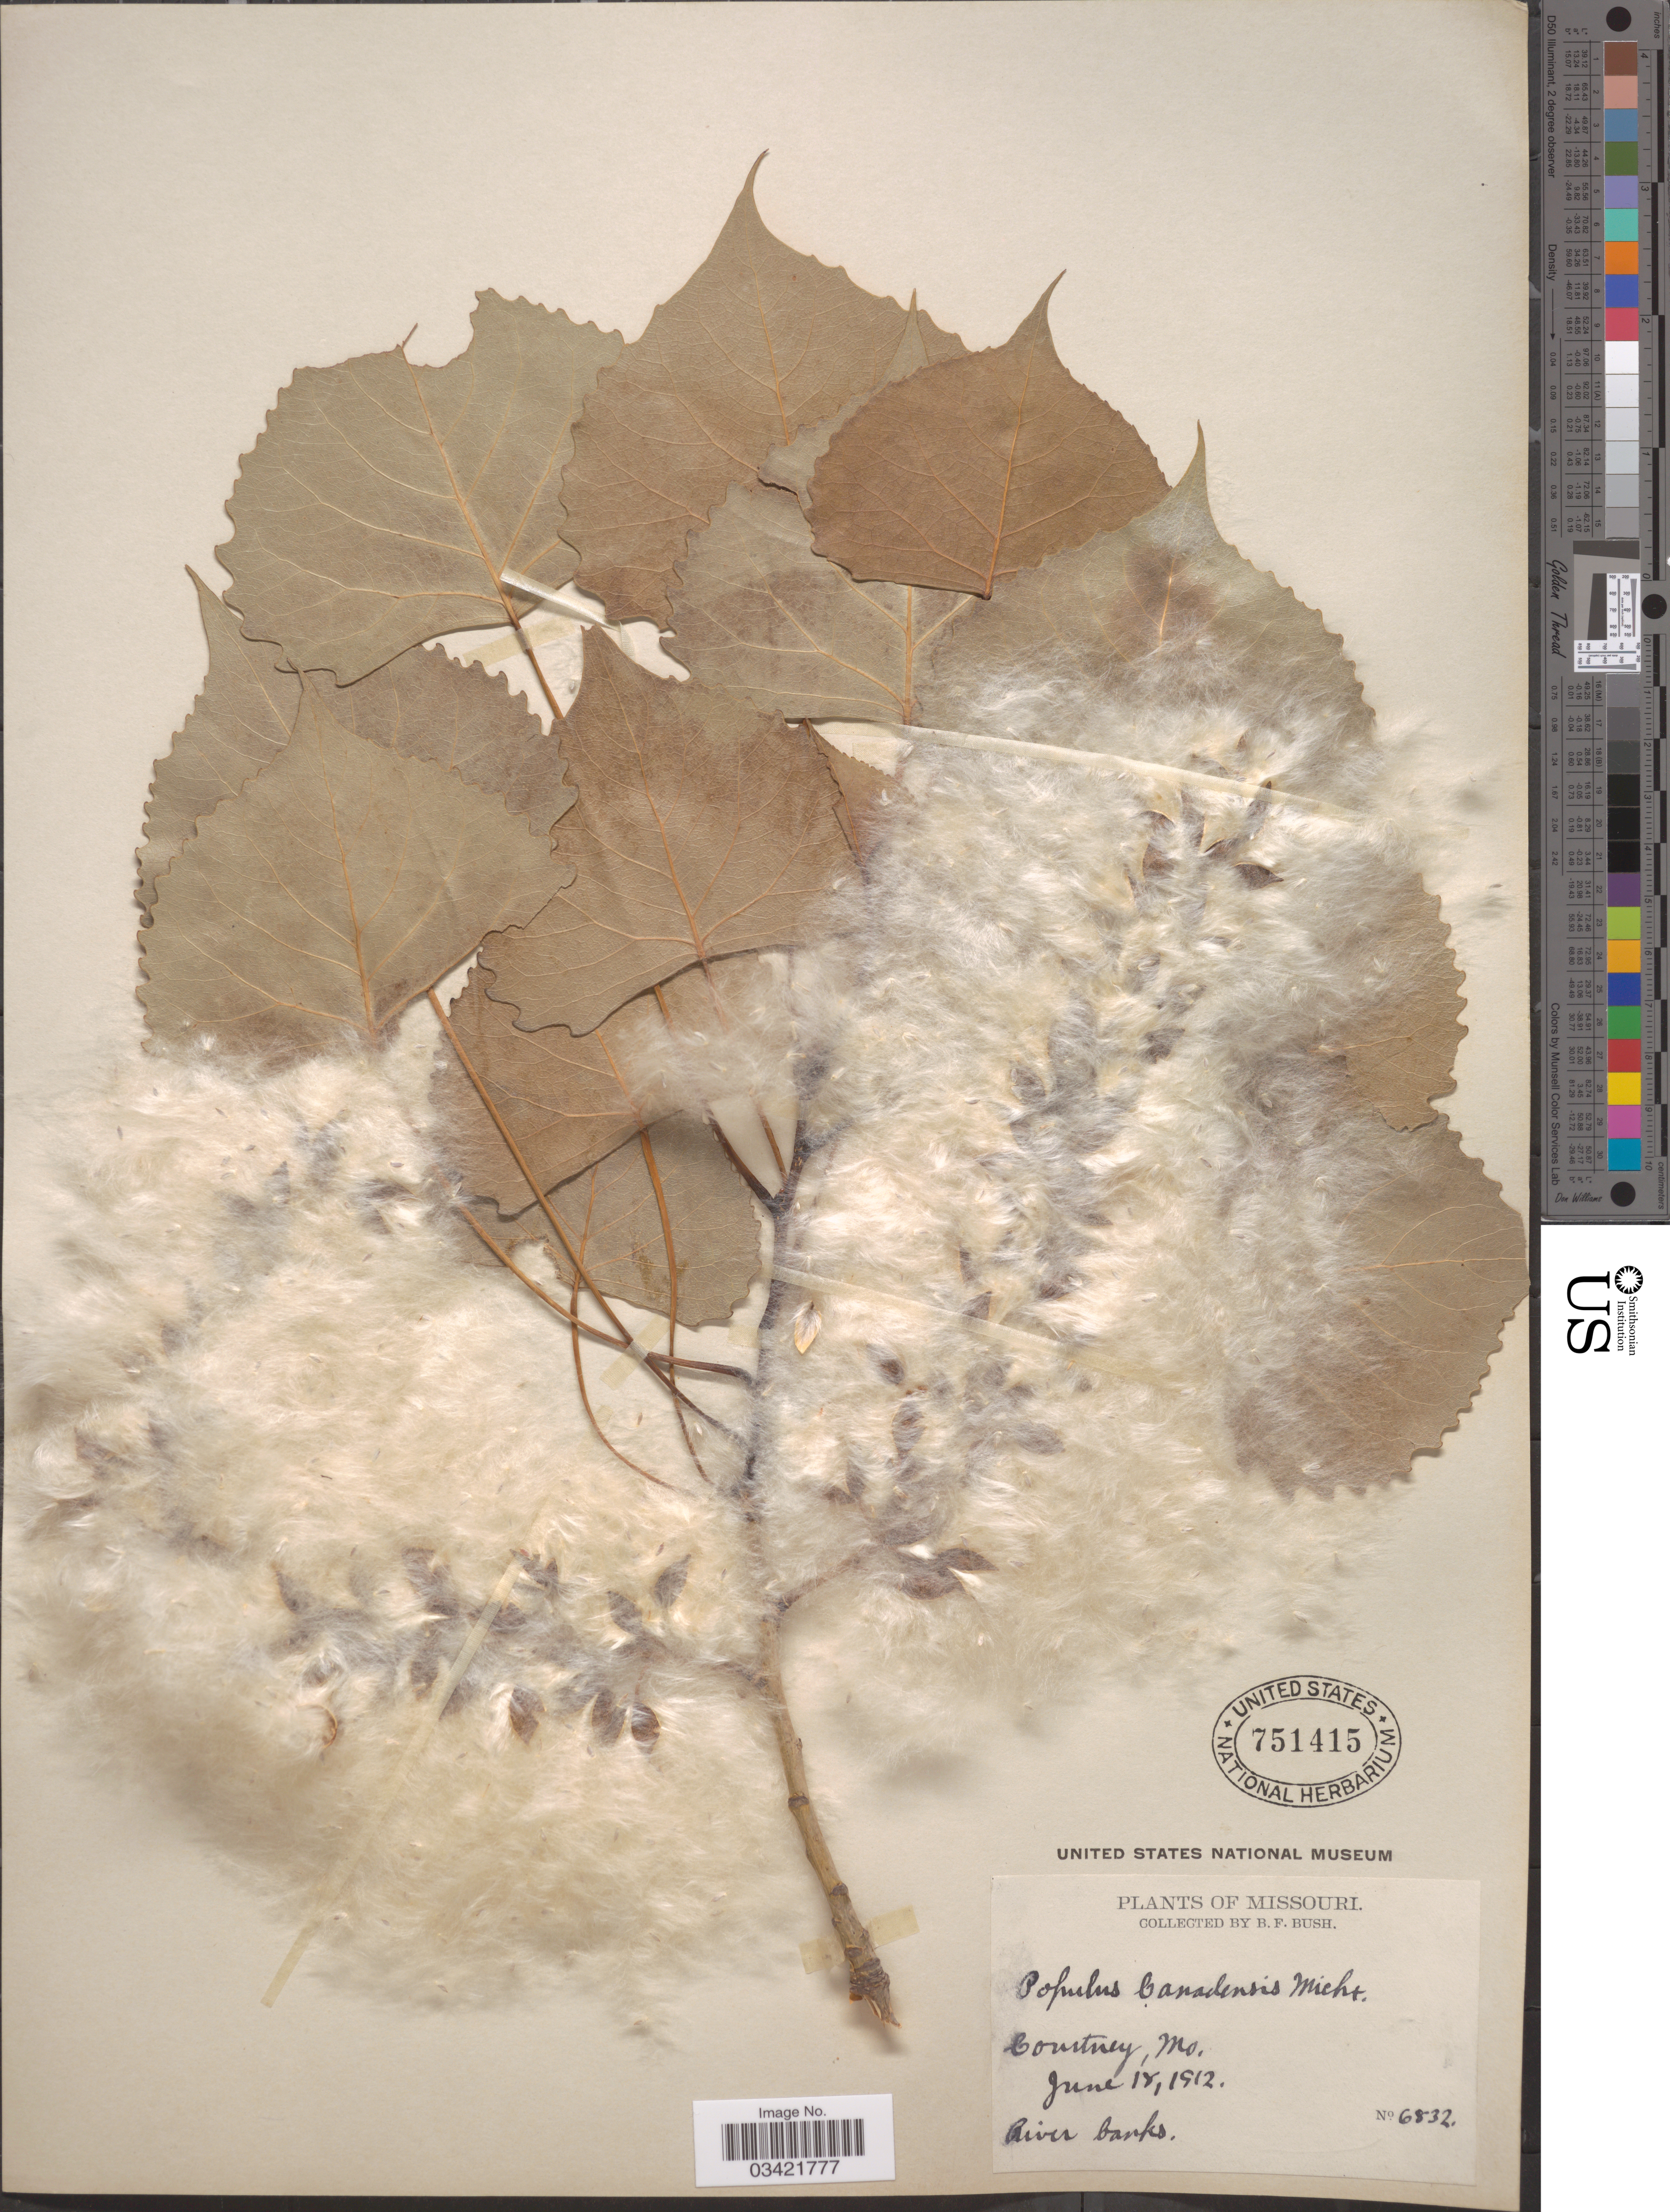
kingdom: Plantae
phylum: Tracheophyta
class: Magnoliopsida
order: Malpighiales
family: Salicaceae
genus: Populus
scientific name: Populus deltoides subsp. deltoides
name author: W. Bartram ex Marshall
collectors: B. F. Bush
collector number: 6832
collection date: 1912-06-18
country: United States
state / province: Missouri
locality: Courtney. River banks.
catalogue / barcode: US 751415